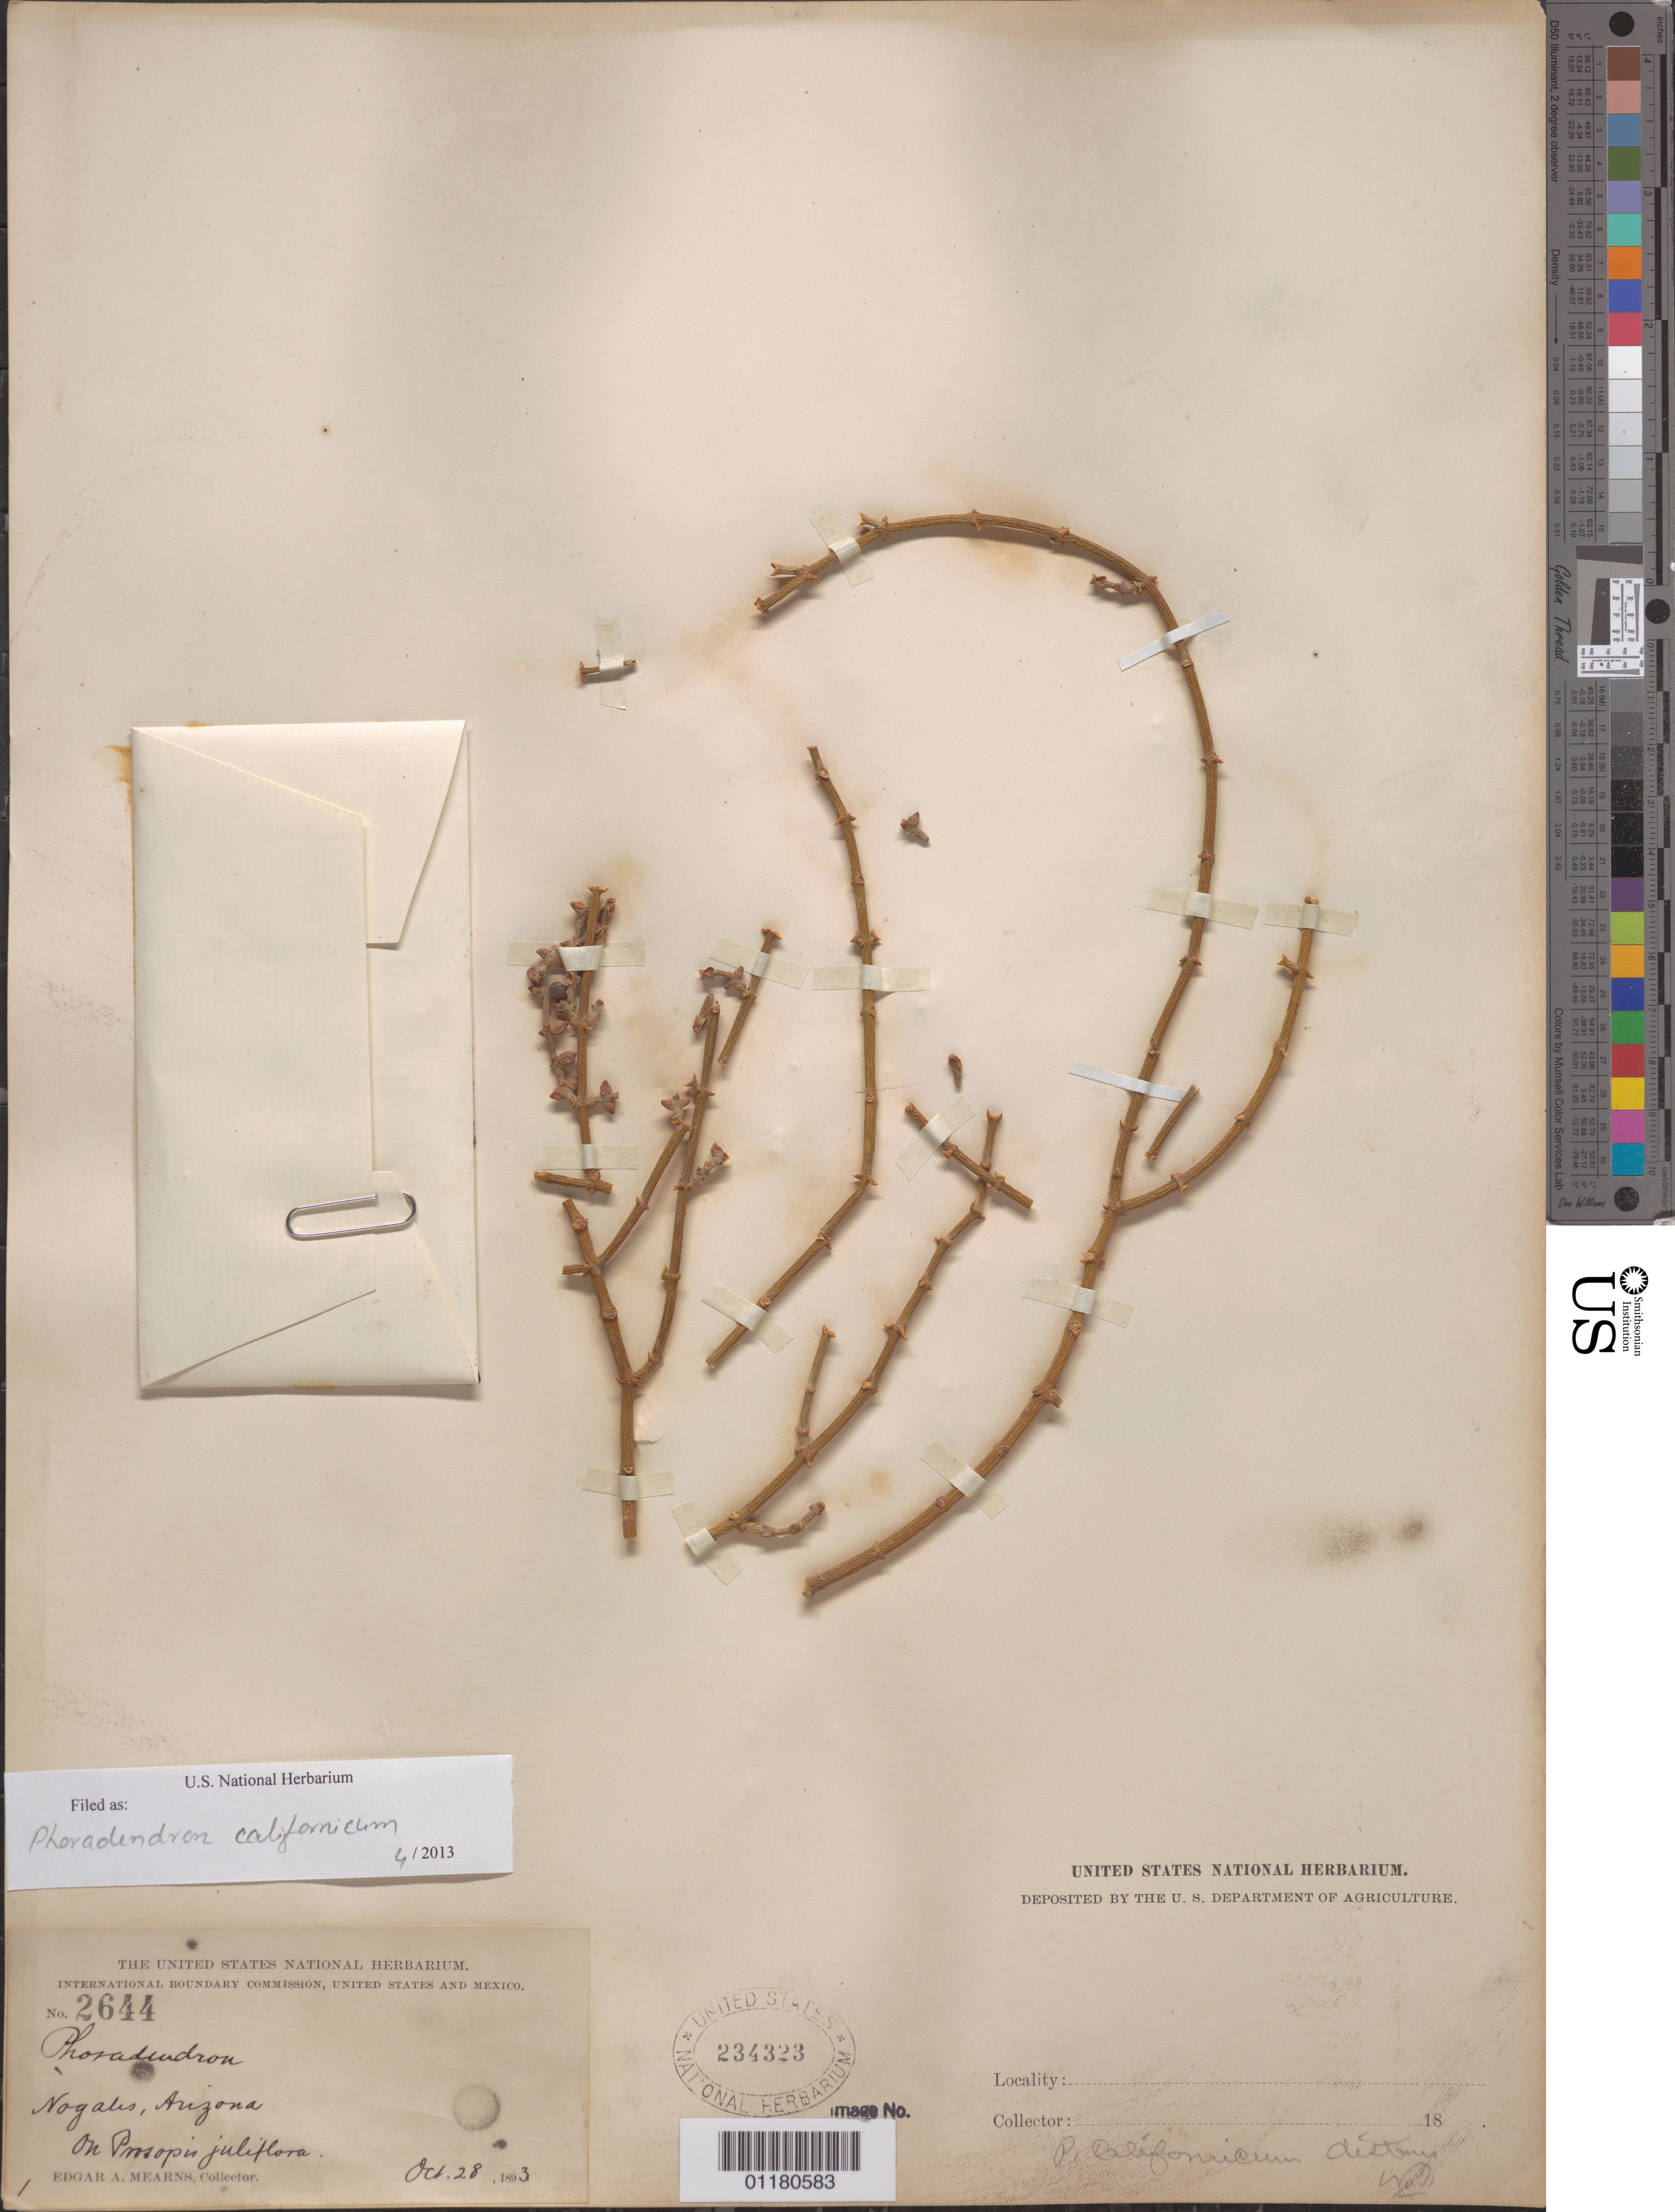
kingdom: Plantae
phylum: Tracheophyta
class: Magnoliopsida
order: Santalales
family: Viscaceae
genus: Phoradendron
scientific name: Phoradendron californicum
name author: Nutt.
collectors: E. A. Mearns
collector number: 2644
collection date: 1893-10-28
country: United States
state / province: Arizona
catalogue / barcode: US 234323